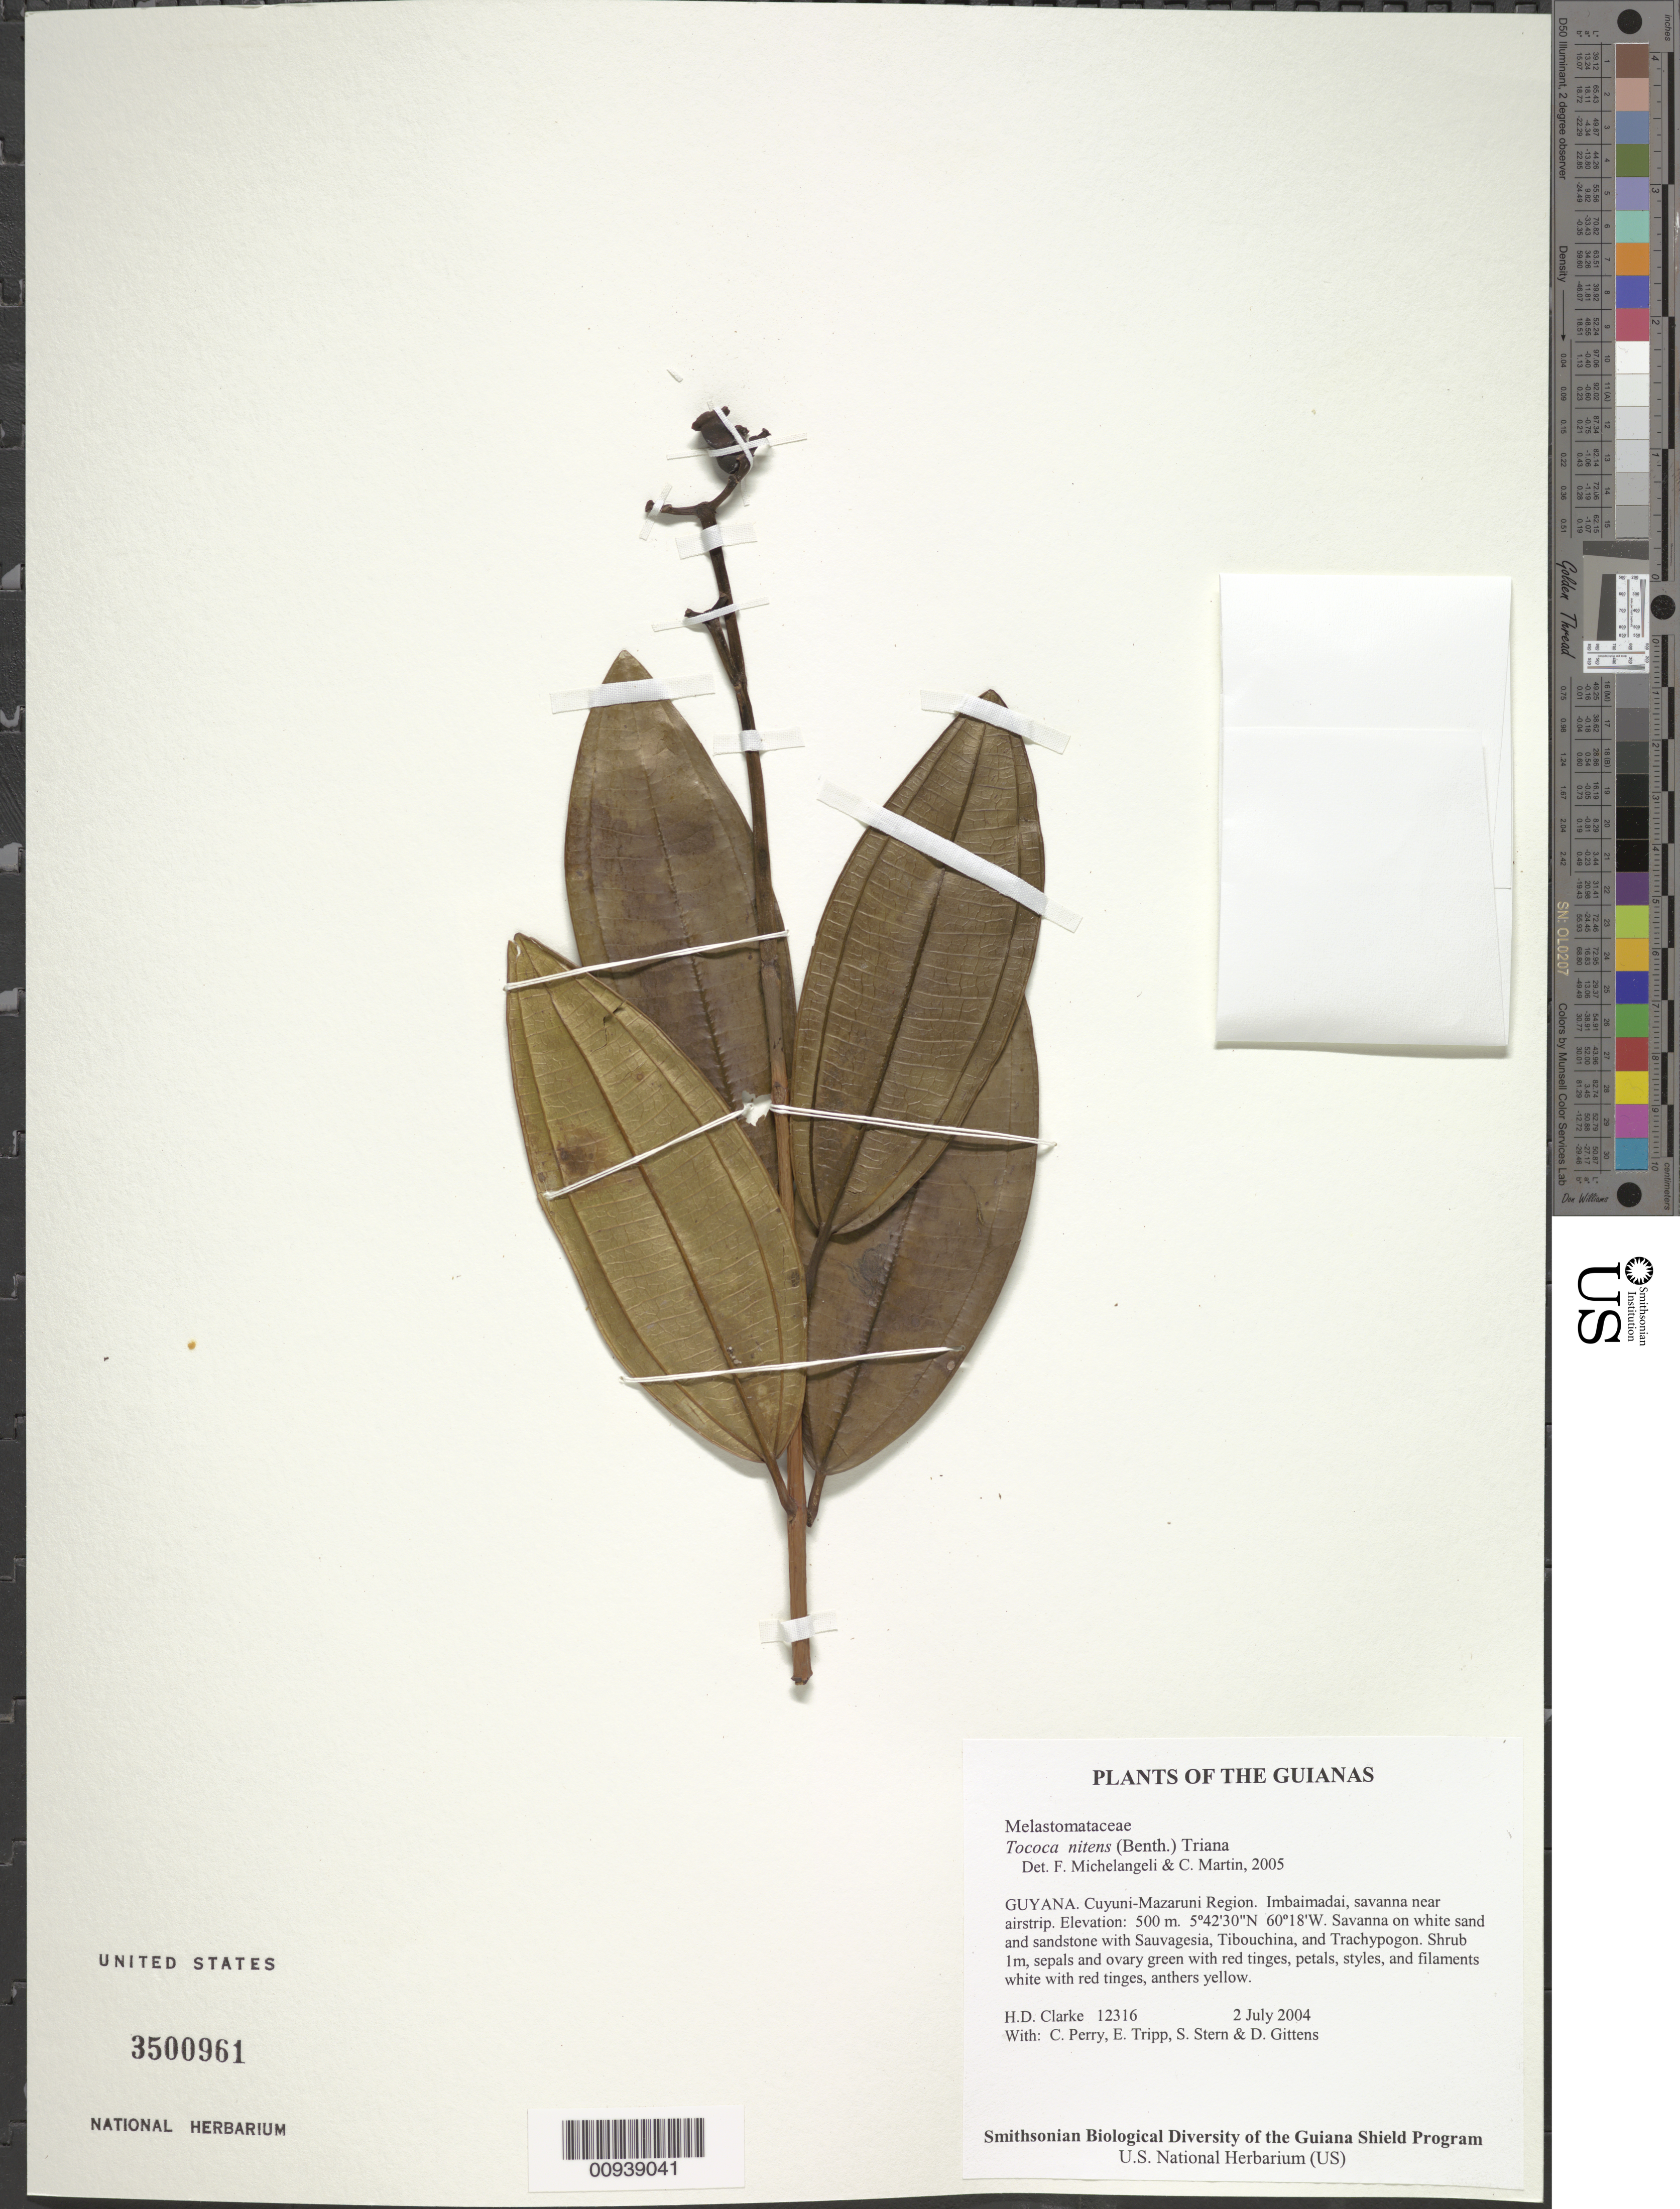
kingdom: Plantae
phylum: Tracheophyta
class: Magnoliopsida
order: Myrtales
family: Melastomataceae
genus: Tococa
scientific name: Tococa nitens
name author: (Benth.) Triana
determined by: Michelangeli, F. A.; Martin, C.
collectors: H. D. Clarke, C. Perry, E. Tripp, S. R. Stern & D. Gittens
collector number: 12316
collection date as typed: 2 July 2004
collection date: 2004-07-02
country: Guyana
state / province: Cuyuni-Mazaruni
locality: Imbaimadai, savanna near airstrip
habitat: Savanna on white sand and sandstone with Sauvagesia, Tibouchina, and Trachypogon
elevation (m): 500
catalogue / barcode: US 3500961